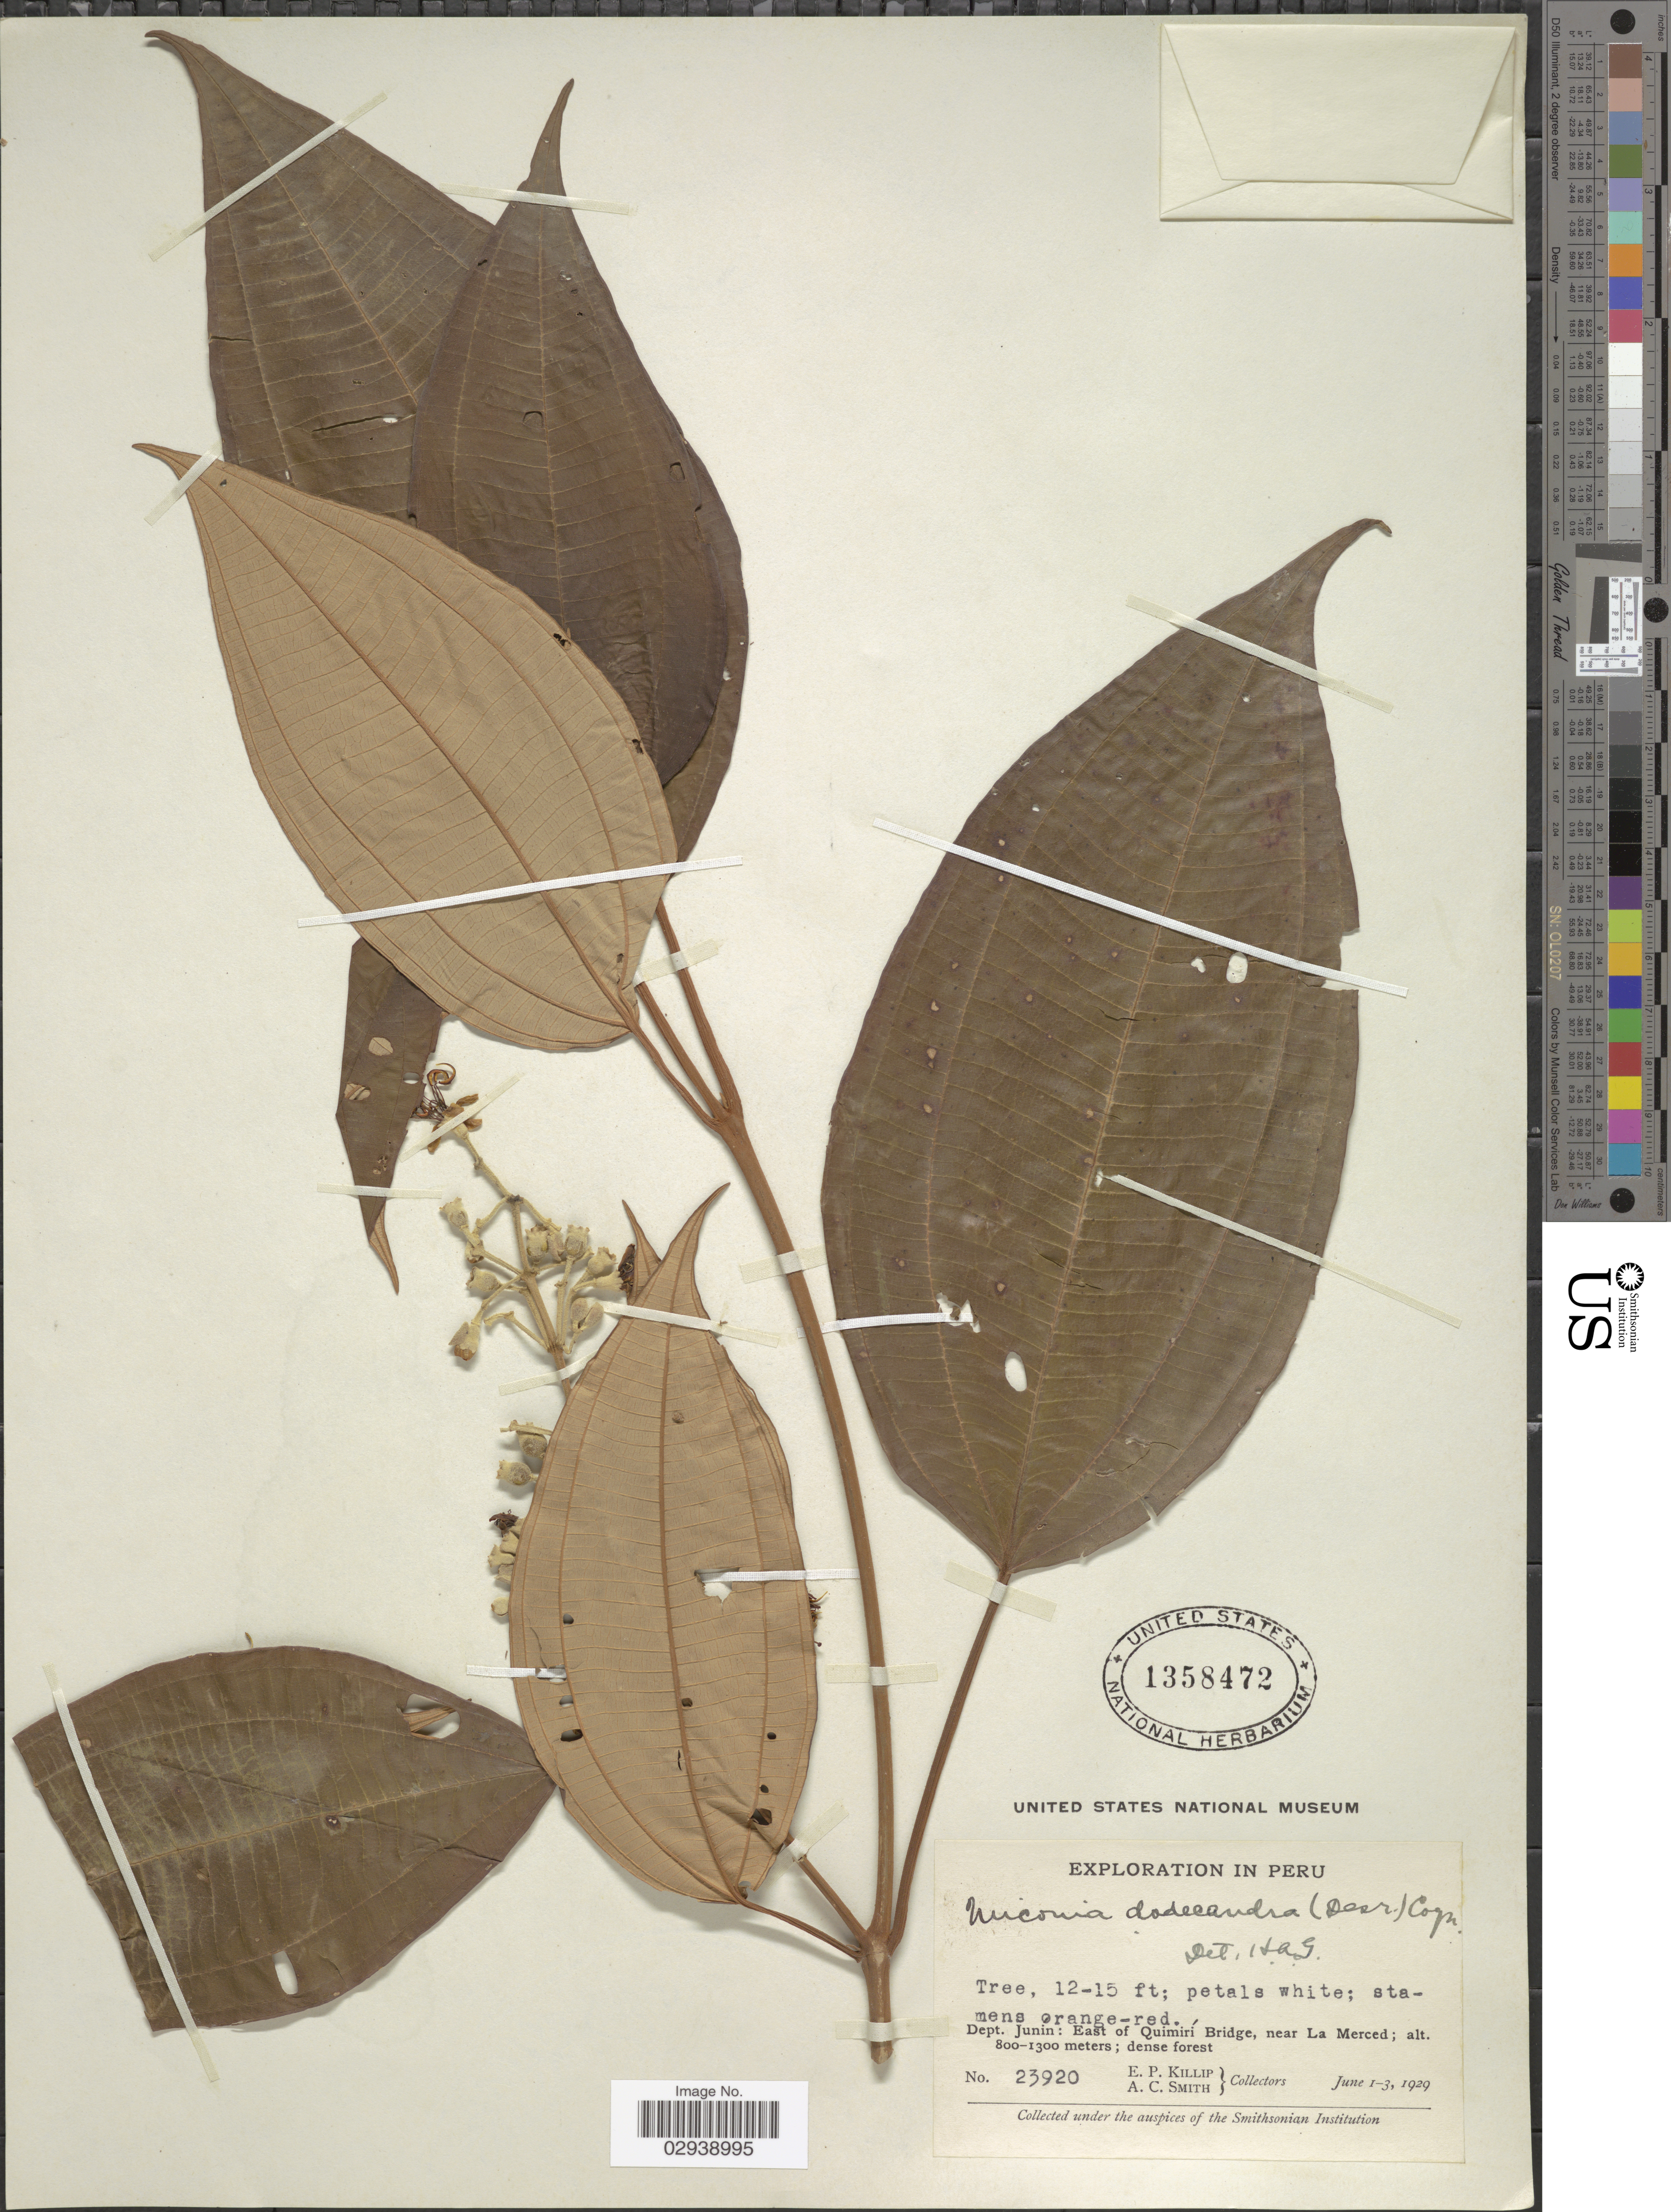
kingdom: Plantae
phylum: Tracheophyta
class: Magnoliopsida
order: Myrtales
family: Melastomataceae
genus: Miconia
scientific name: Miconia dodecandra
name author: Cogn.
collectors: E. P. Killip & A. C. Smith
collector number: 23920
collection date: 1929-06-01/1929-06-03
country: Peru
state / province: Junín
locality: Dept. Junin: East of Quimirí Bridge, near La Merced.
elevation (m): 800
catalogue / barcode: US 1358472